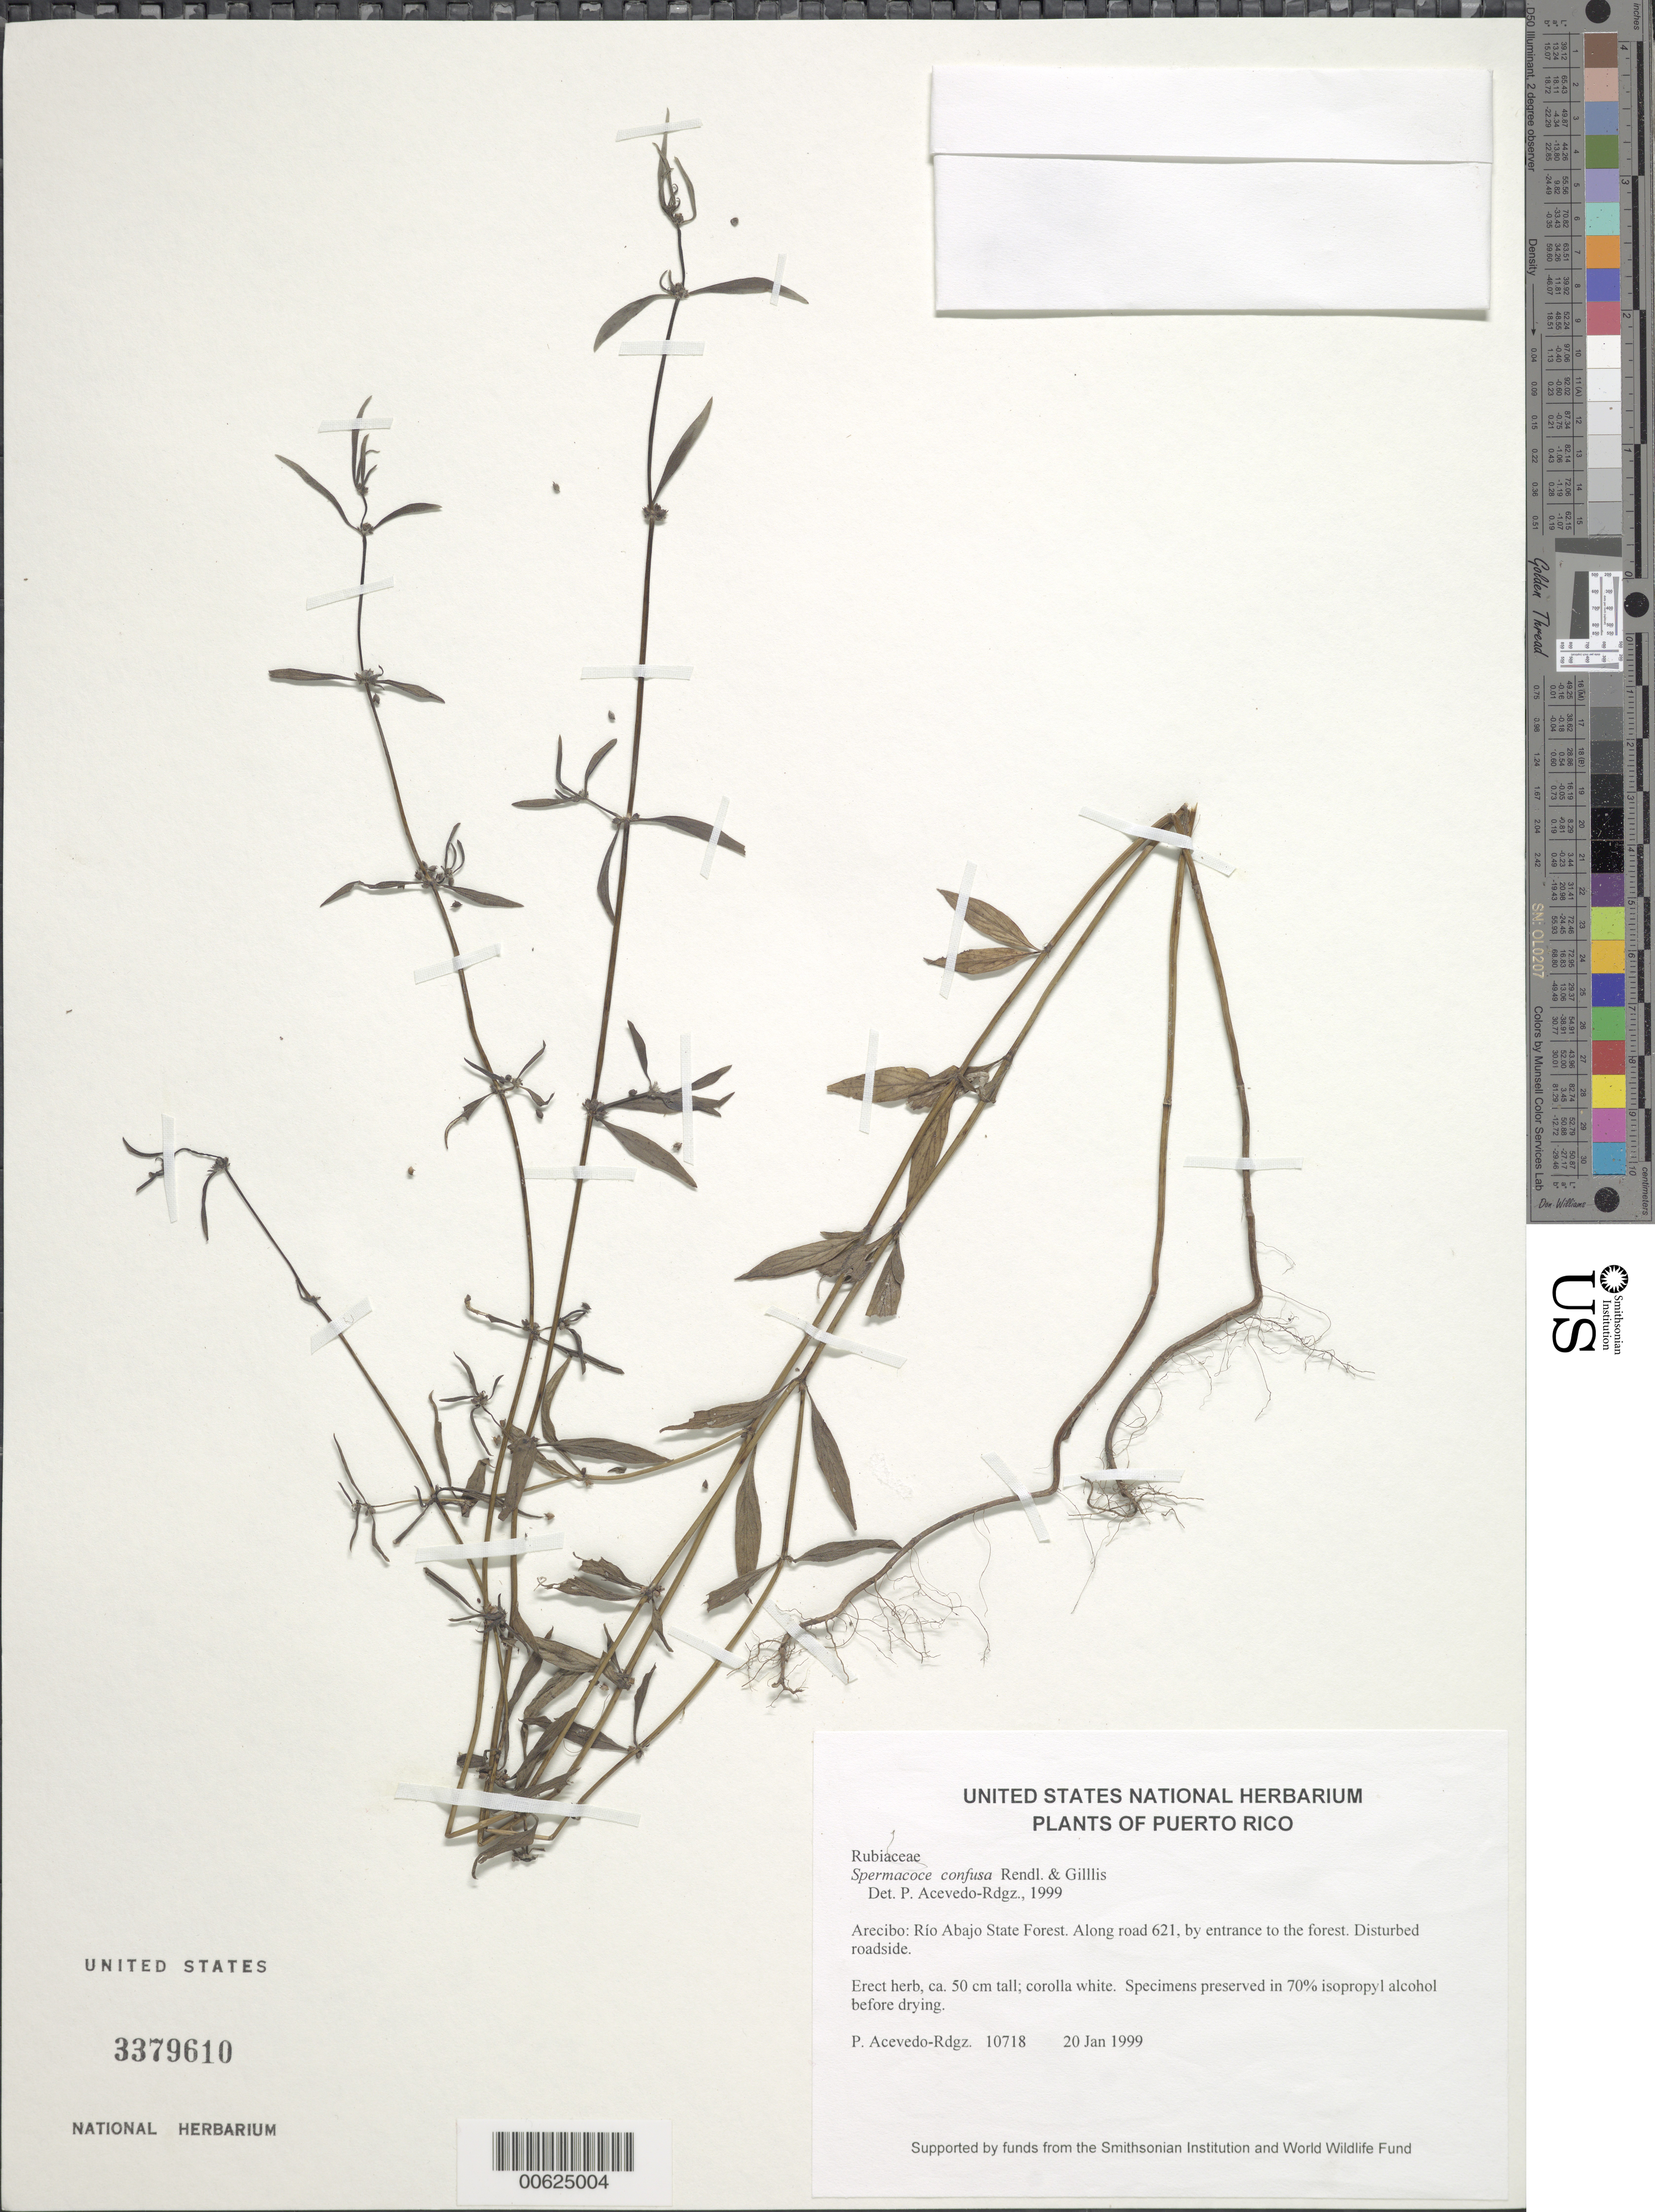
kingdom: Plantae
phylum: Tracheophyta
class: Magnoliopsida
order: Gentianales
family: Rubiaceae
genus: Spermacoce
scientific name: Spermacoce confusa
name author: Rendle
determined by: Acevedo-Rodríguez, P., (BOT), Smithsonian Institution - National Museum of Natural History (UNITED STATES)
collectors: P. Acevedo-Rodr.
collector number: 10718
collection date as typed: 20 Jan 1999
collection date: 1999-01-20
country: Puerto Rico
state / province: Arecibo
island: Puerto Rico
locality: Arecibo; Río Abajo State Forest. Along road 621, by entrance to the forest.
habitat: Disturbed roadside.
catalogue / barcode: US 3379610